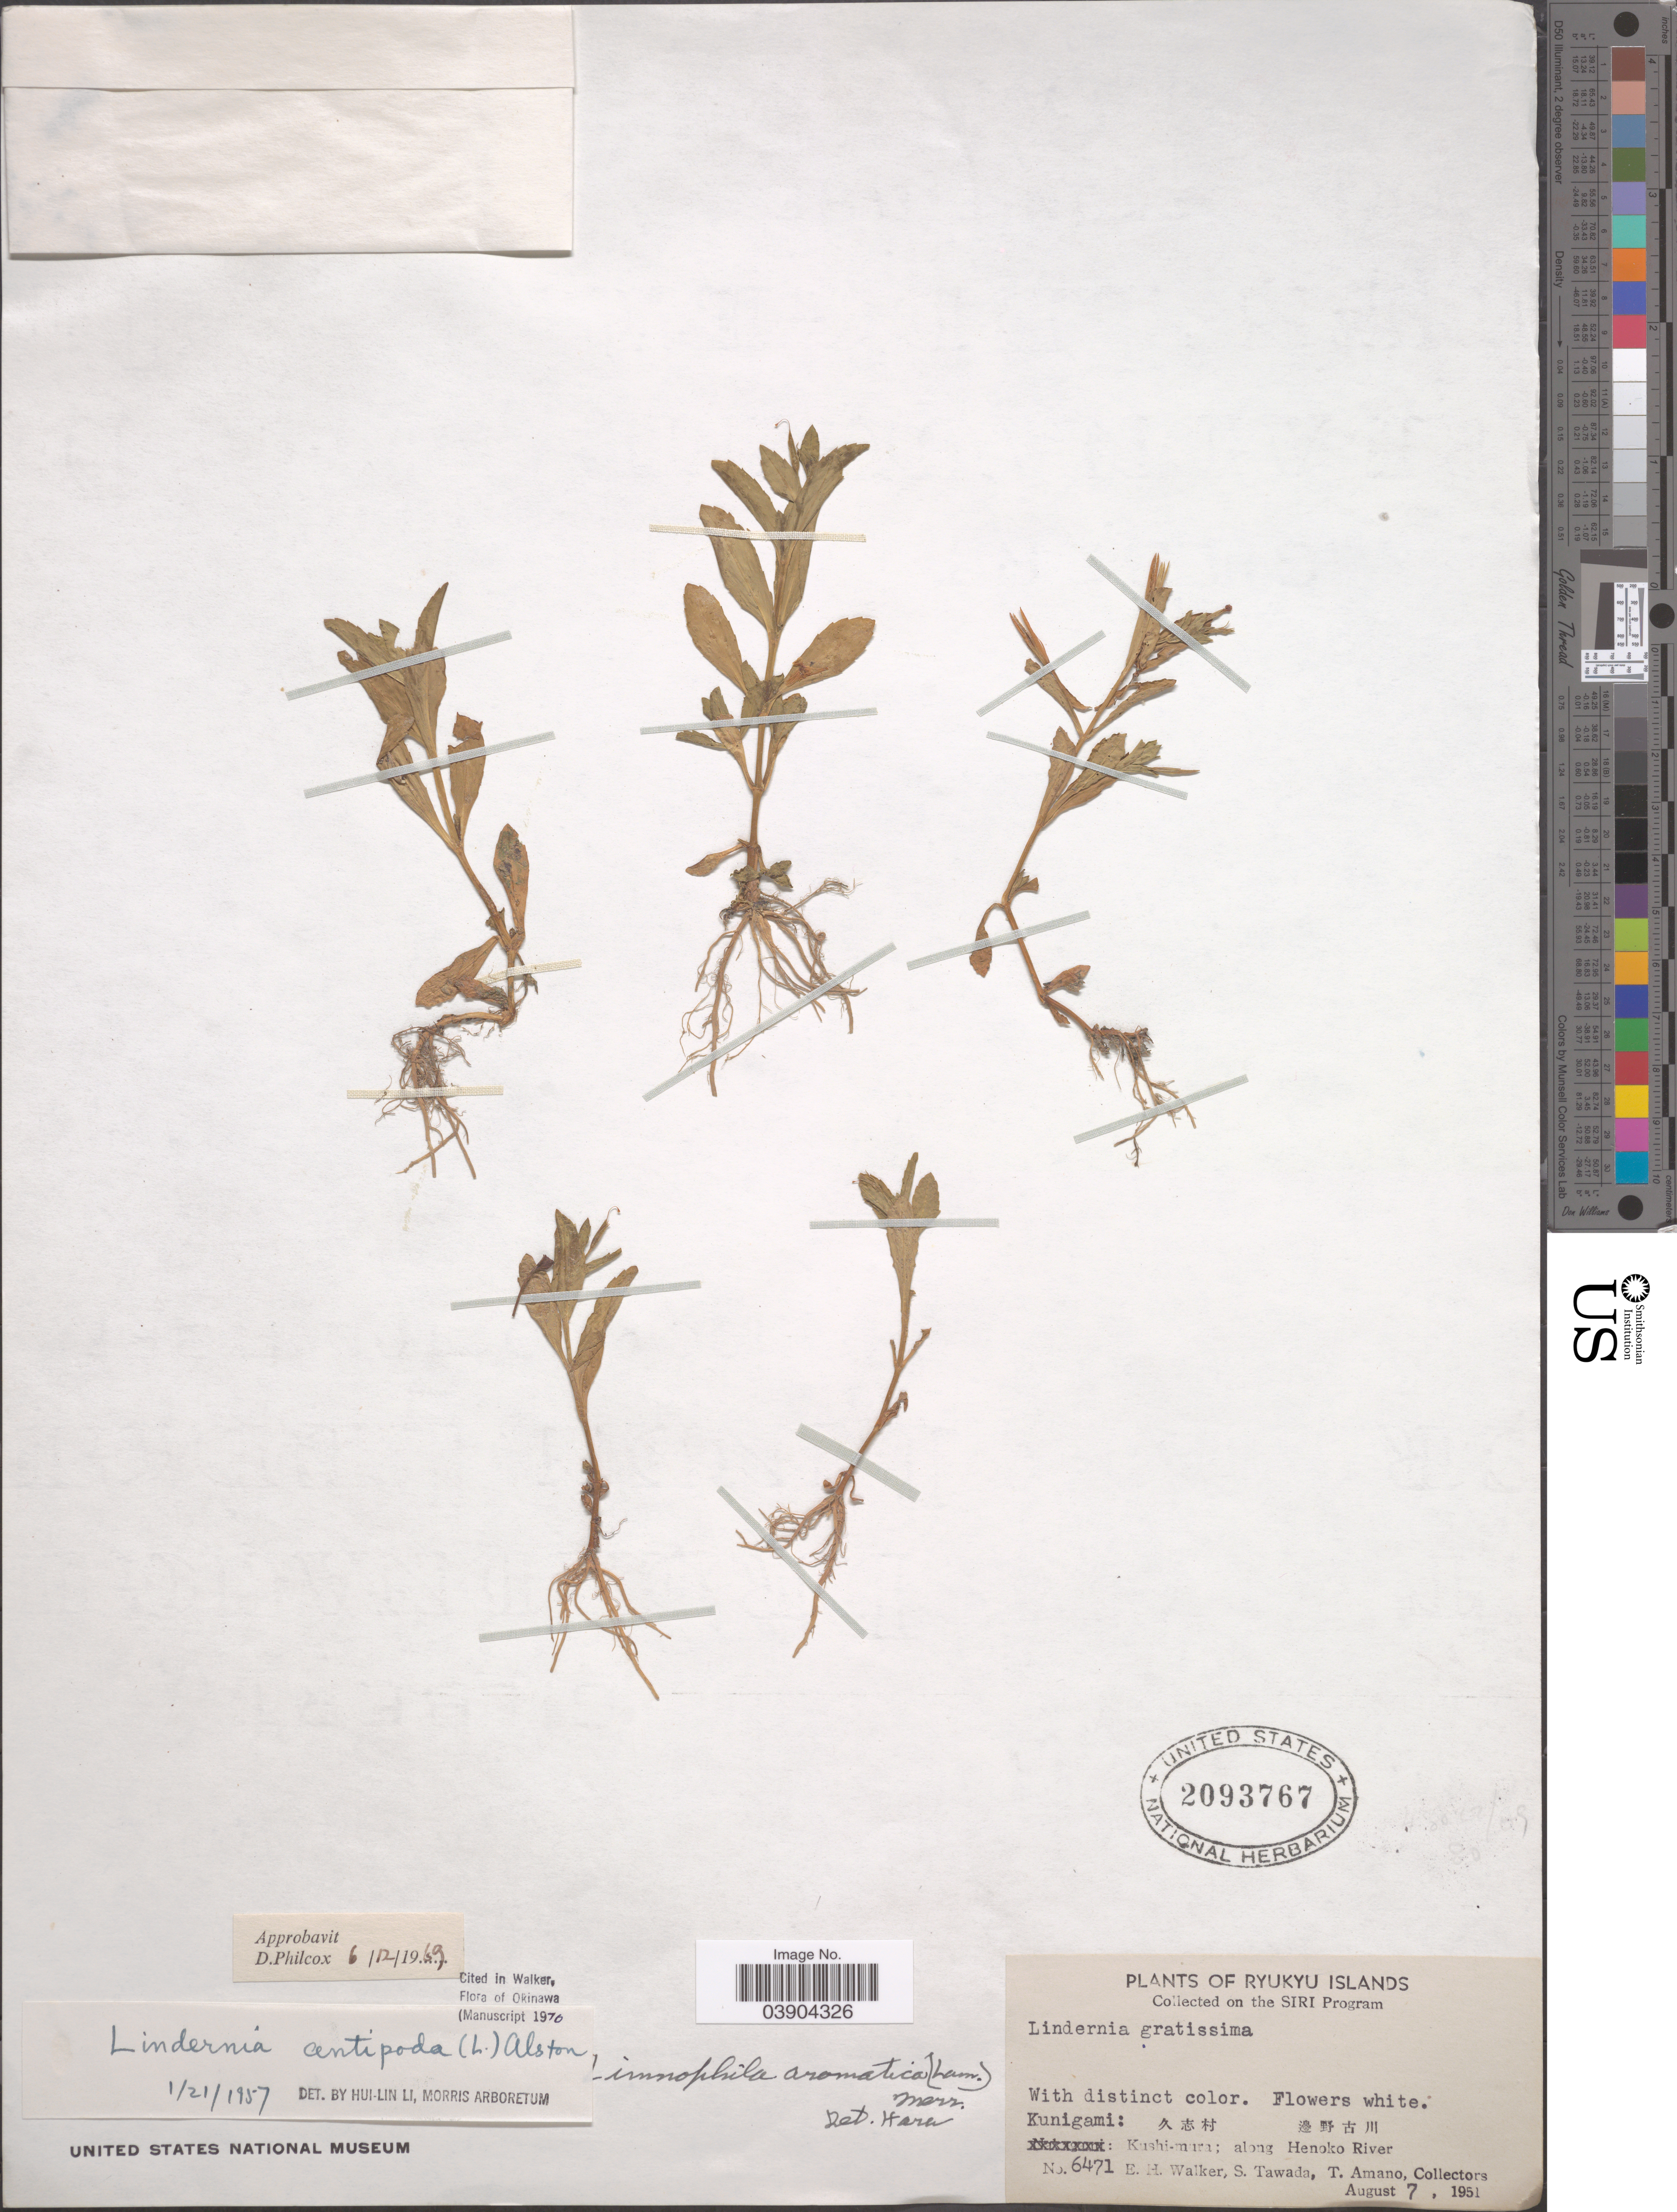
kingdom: Plantae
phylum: Tracheophyta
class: Magnoliopsida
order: Lamiales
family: Linderniaceae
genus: Lindernia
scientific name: Lindernia antipoda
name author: (L.) Alston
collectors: E. H. Walker, S. Tawada & T. Amano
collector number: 6471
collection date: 1951-08-07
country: Japan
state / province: Okinawa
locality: Ryukyu Islands. Kunigami: X. Kushi-mura; along Henoko River.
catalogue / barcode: US 2093767